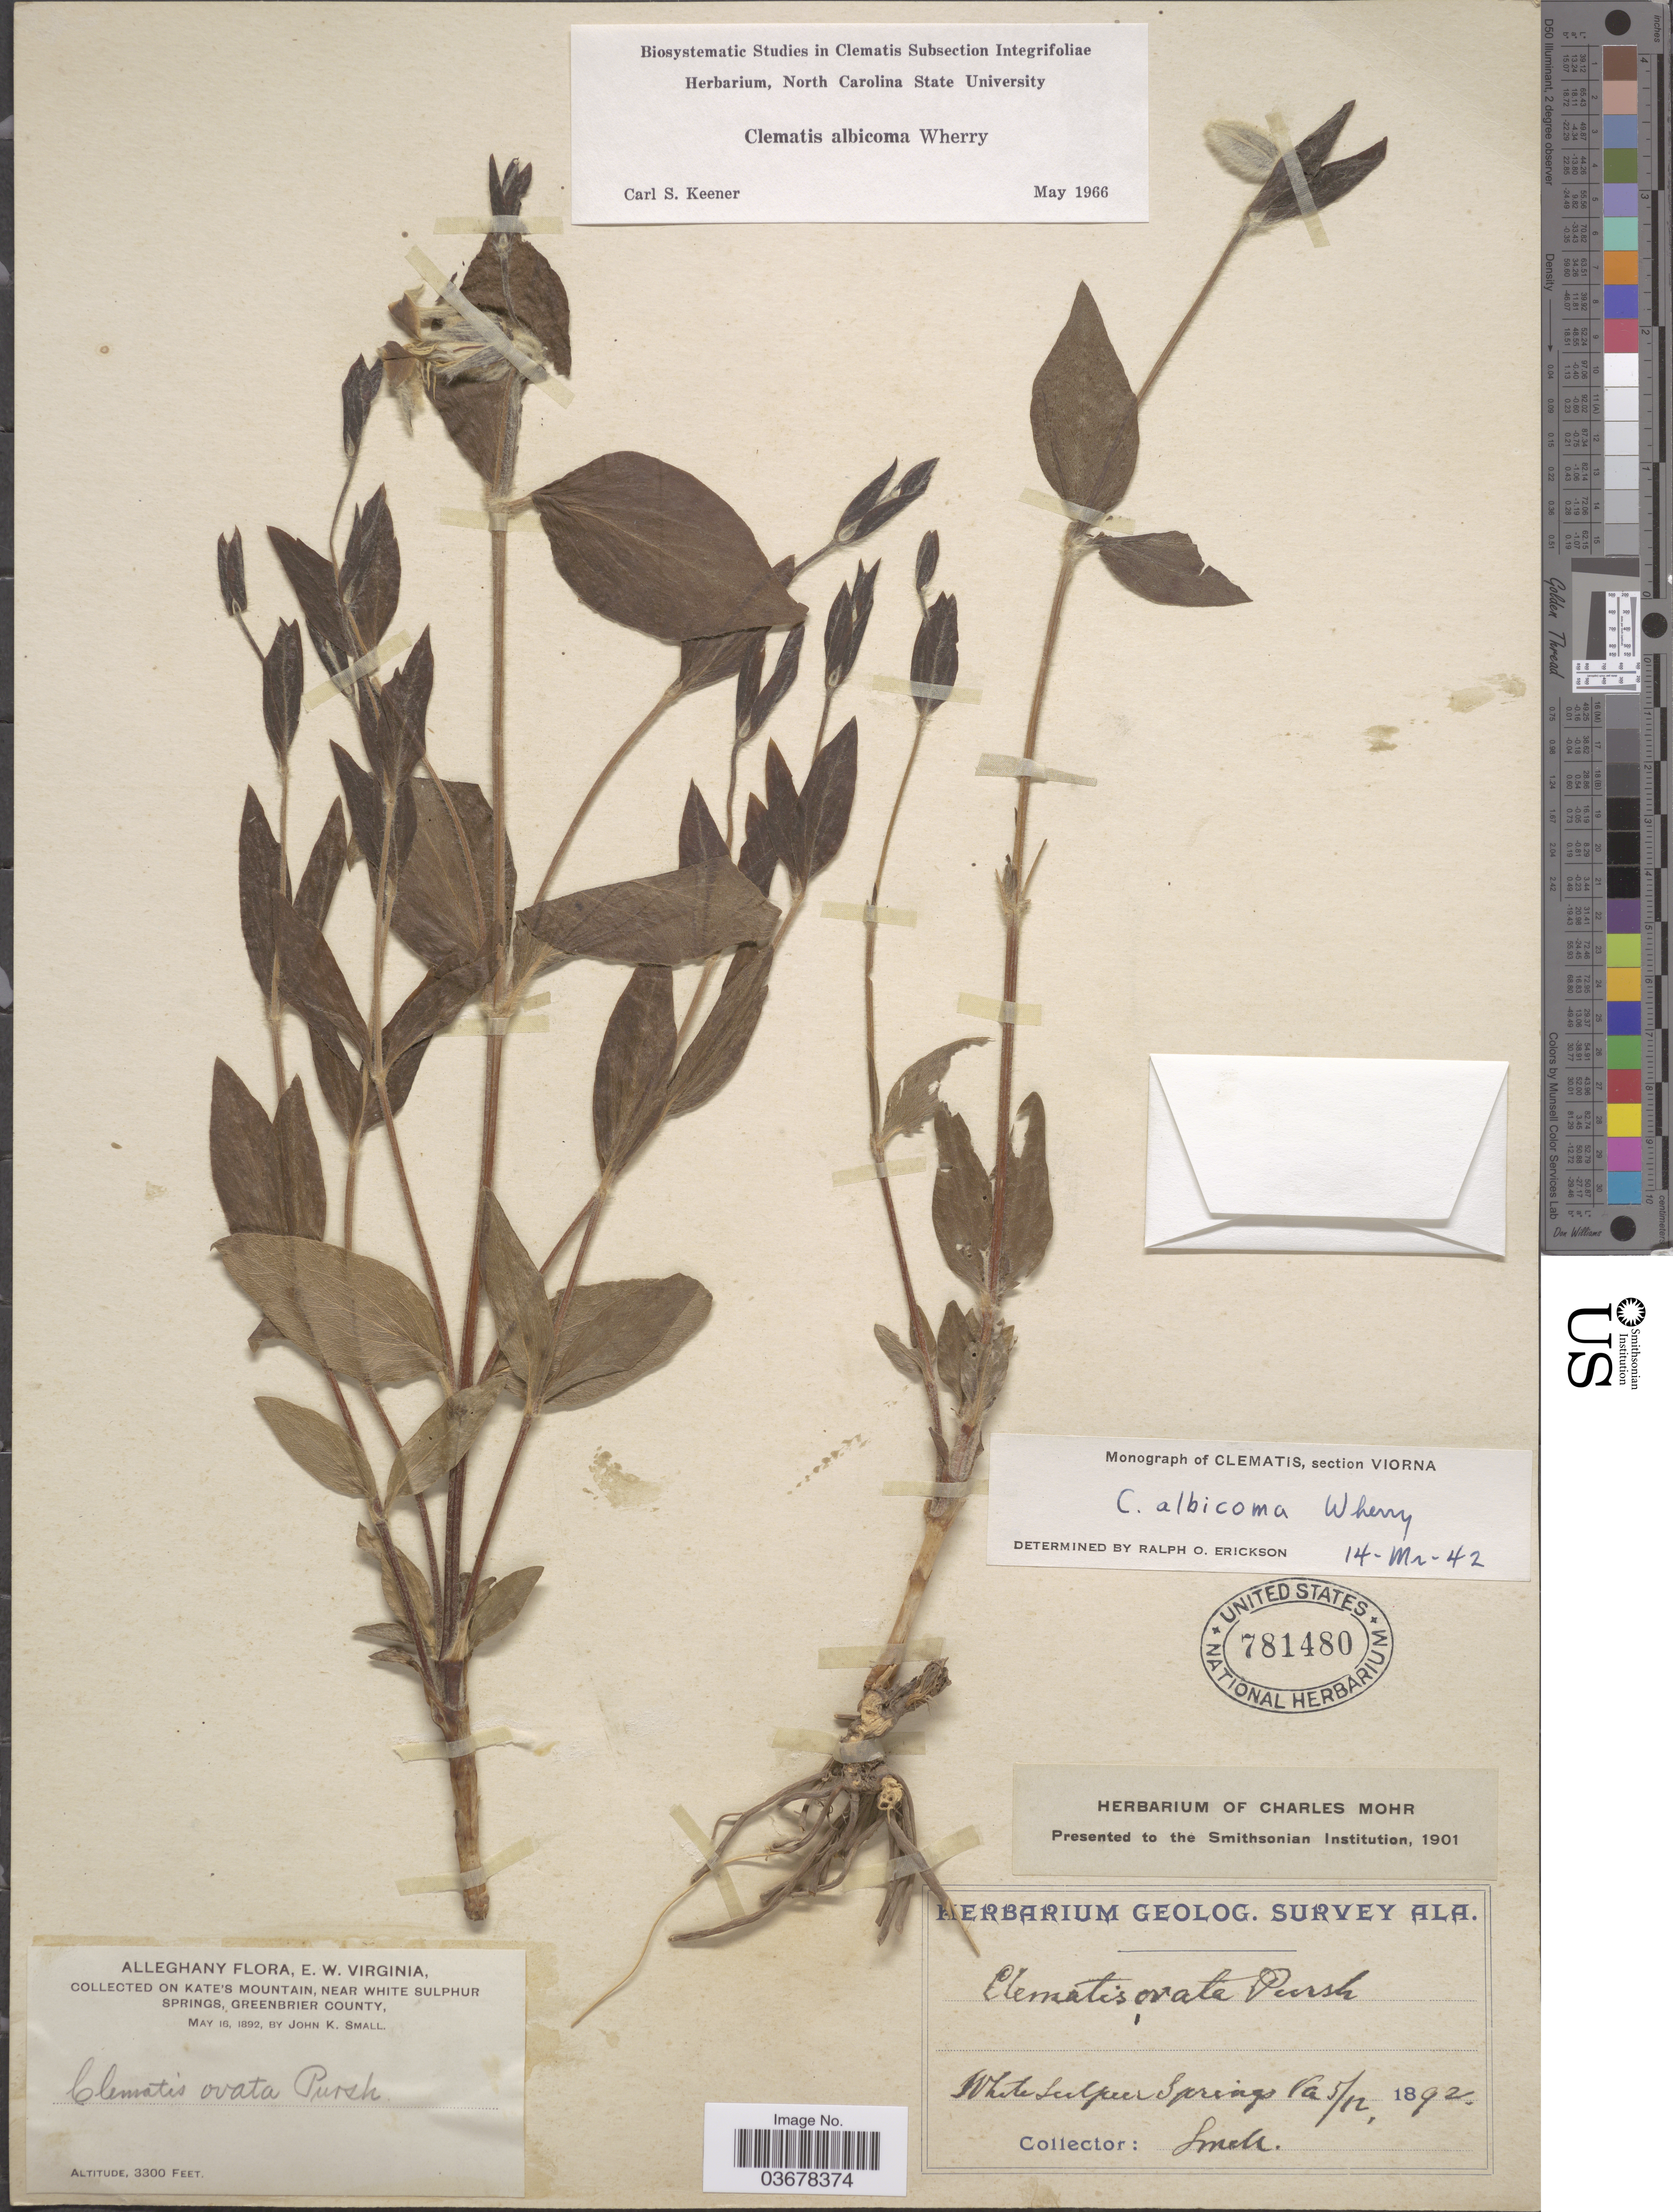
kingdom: Plantae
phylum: Tracheophyta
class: Magnoliopsida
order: Ranunculales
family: Ranunculaceae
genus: Clematis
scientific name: Clematis viorna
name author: L.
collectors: J. K. Small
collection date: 1892-05-12/1892-05-16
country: United States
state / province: West Virginia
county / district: Greenbrier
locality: Alleghany, eastern West Virginia. Kate's Mountain, Near White Sulphur Springs. Greenbrier County.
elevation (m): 1006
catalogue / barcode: US 781480